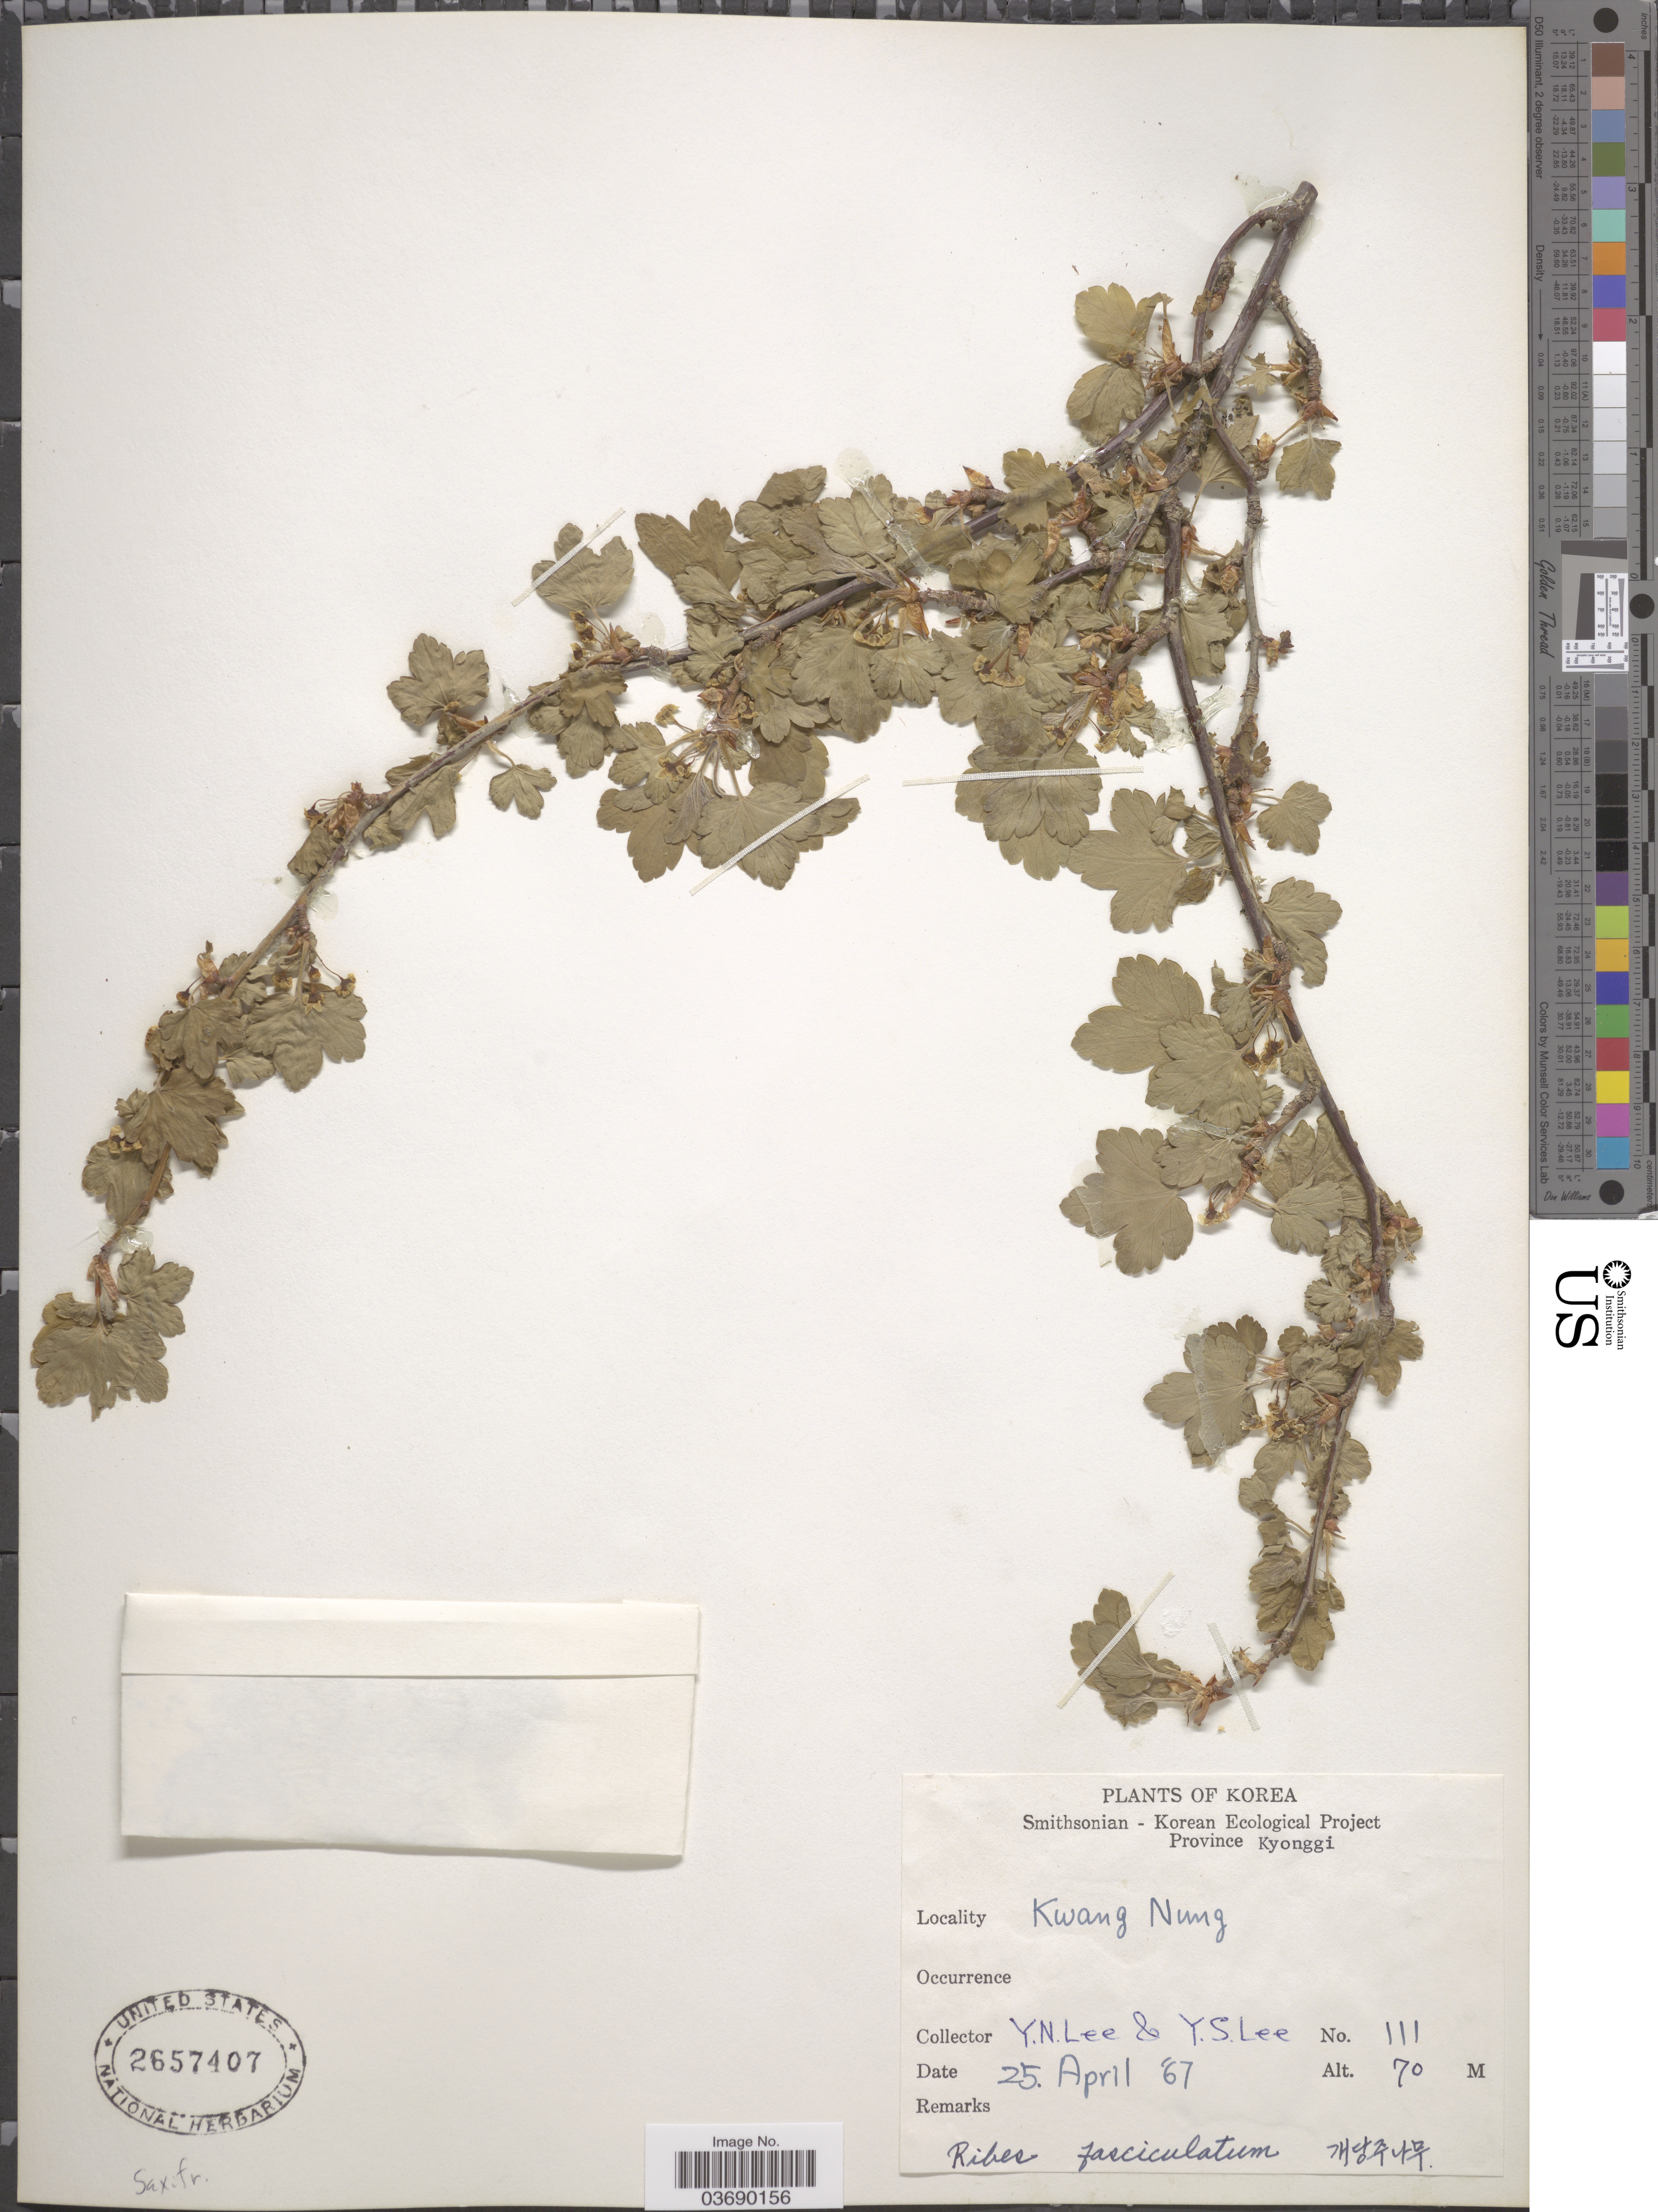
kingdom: Plantae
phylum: Tracheophyta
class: Magnoliopsida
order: Saxifragales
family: Grossulariaceae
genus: Ribes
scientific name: Ribes fasciculatum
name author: Siebold & Zucc.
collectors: Y. N. Lee & Y. S. Lee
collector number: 111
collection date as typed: Transcribed d/m/y: 25/4/67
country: South Korea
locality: Kwang Nung.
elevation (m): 70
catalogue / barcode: US 2657407